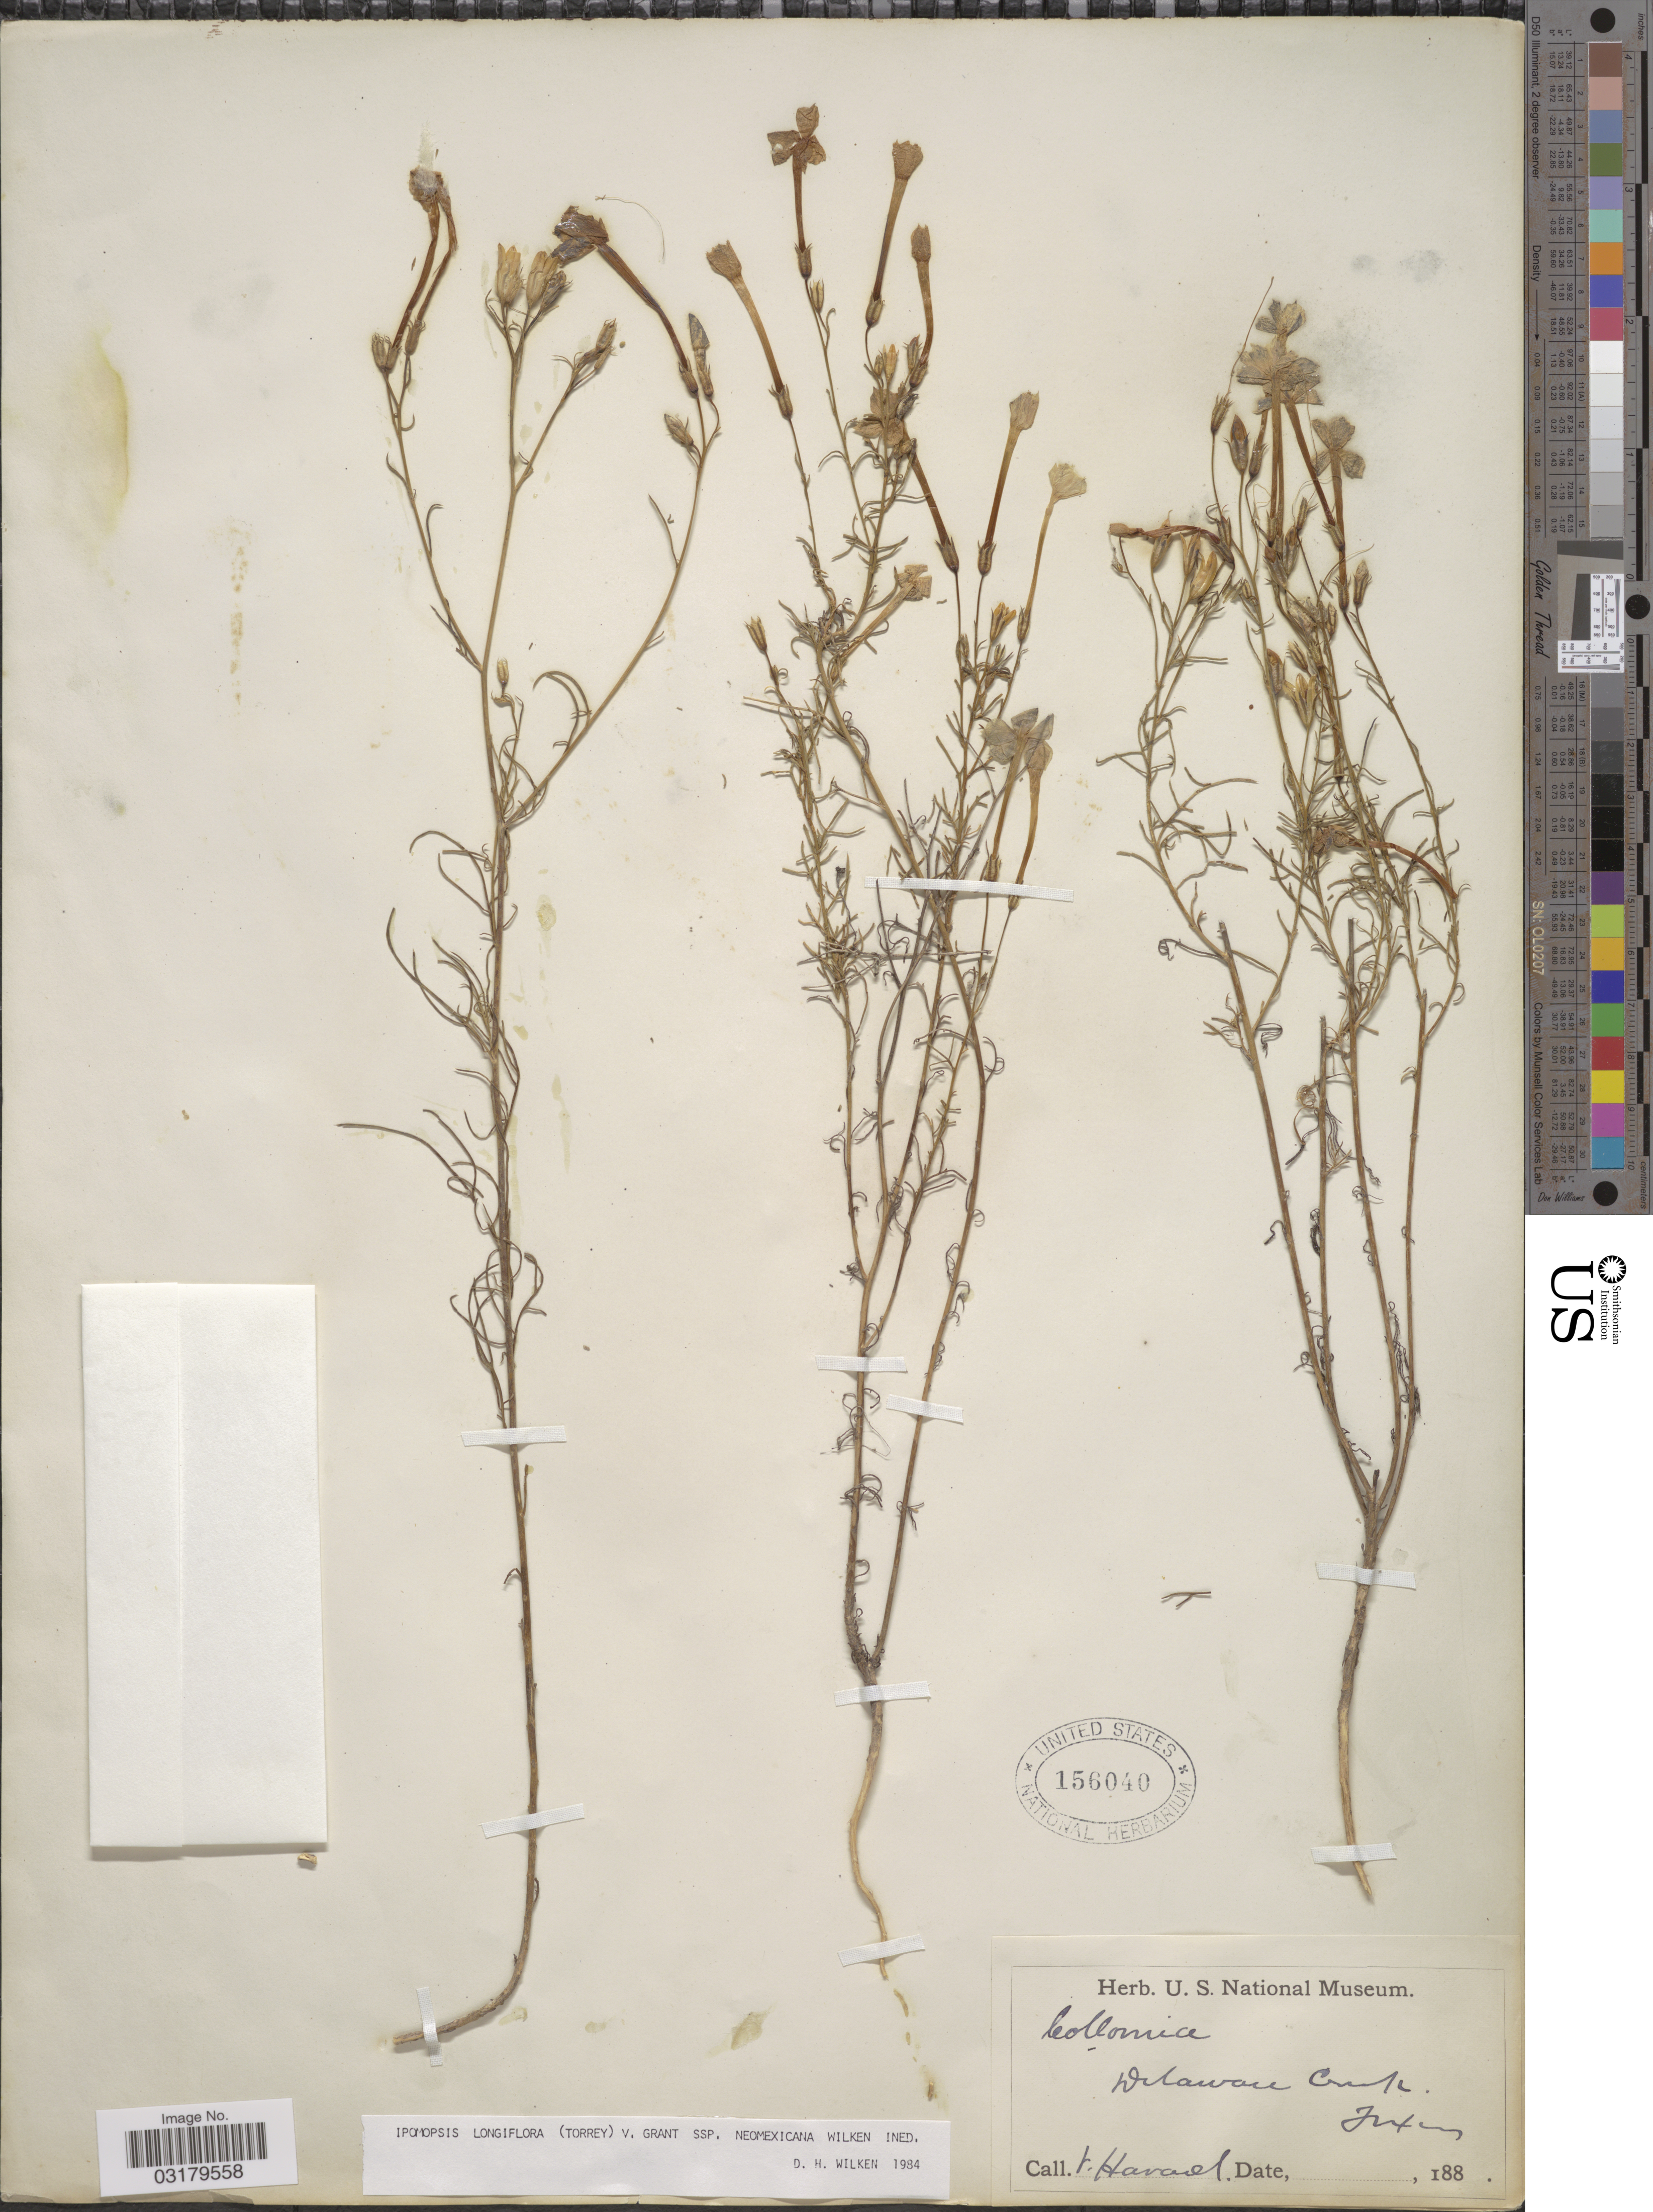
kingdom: Plantae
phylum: Tracheophyta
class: Magnoliopsida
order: Ericales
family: Polemoniaceae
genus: Ipomopsis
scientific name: Ipomopsis longiflora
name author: (Torr.) V.E. Grant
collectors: V. Havard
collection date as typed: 188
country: United States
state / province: Texas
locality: Delaware Creek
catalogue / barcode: US 156040